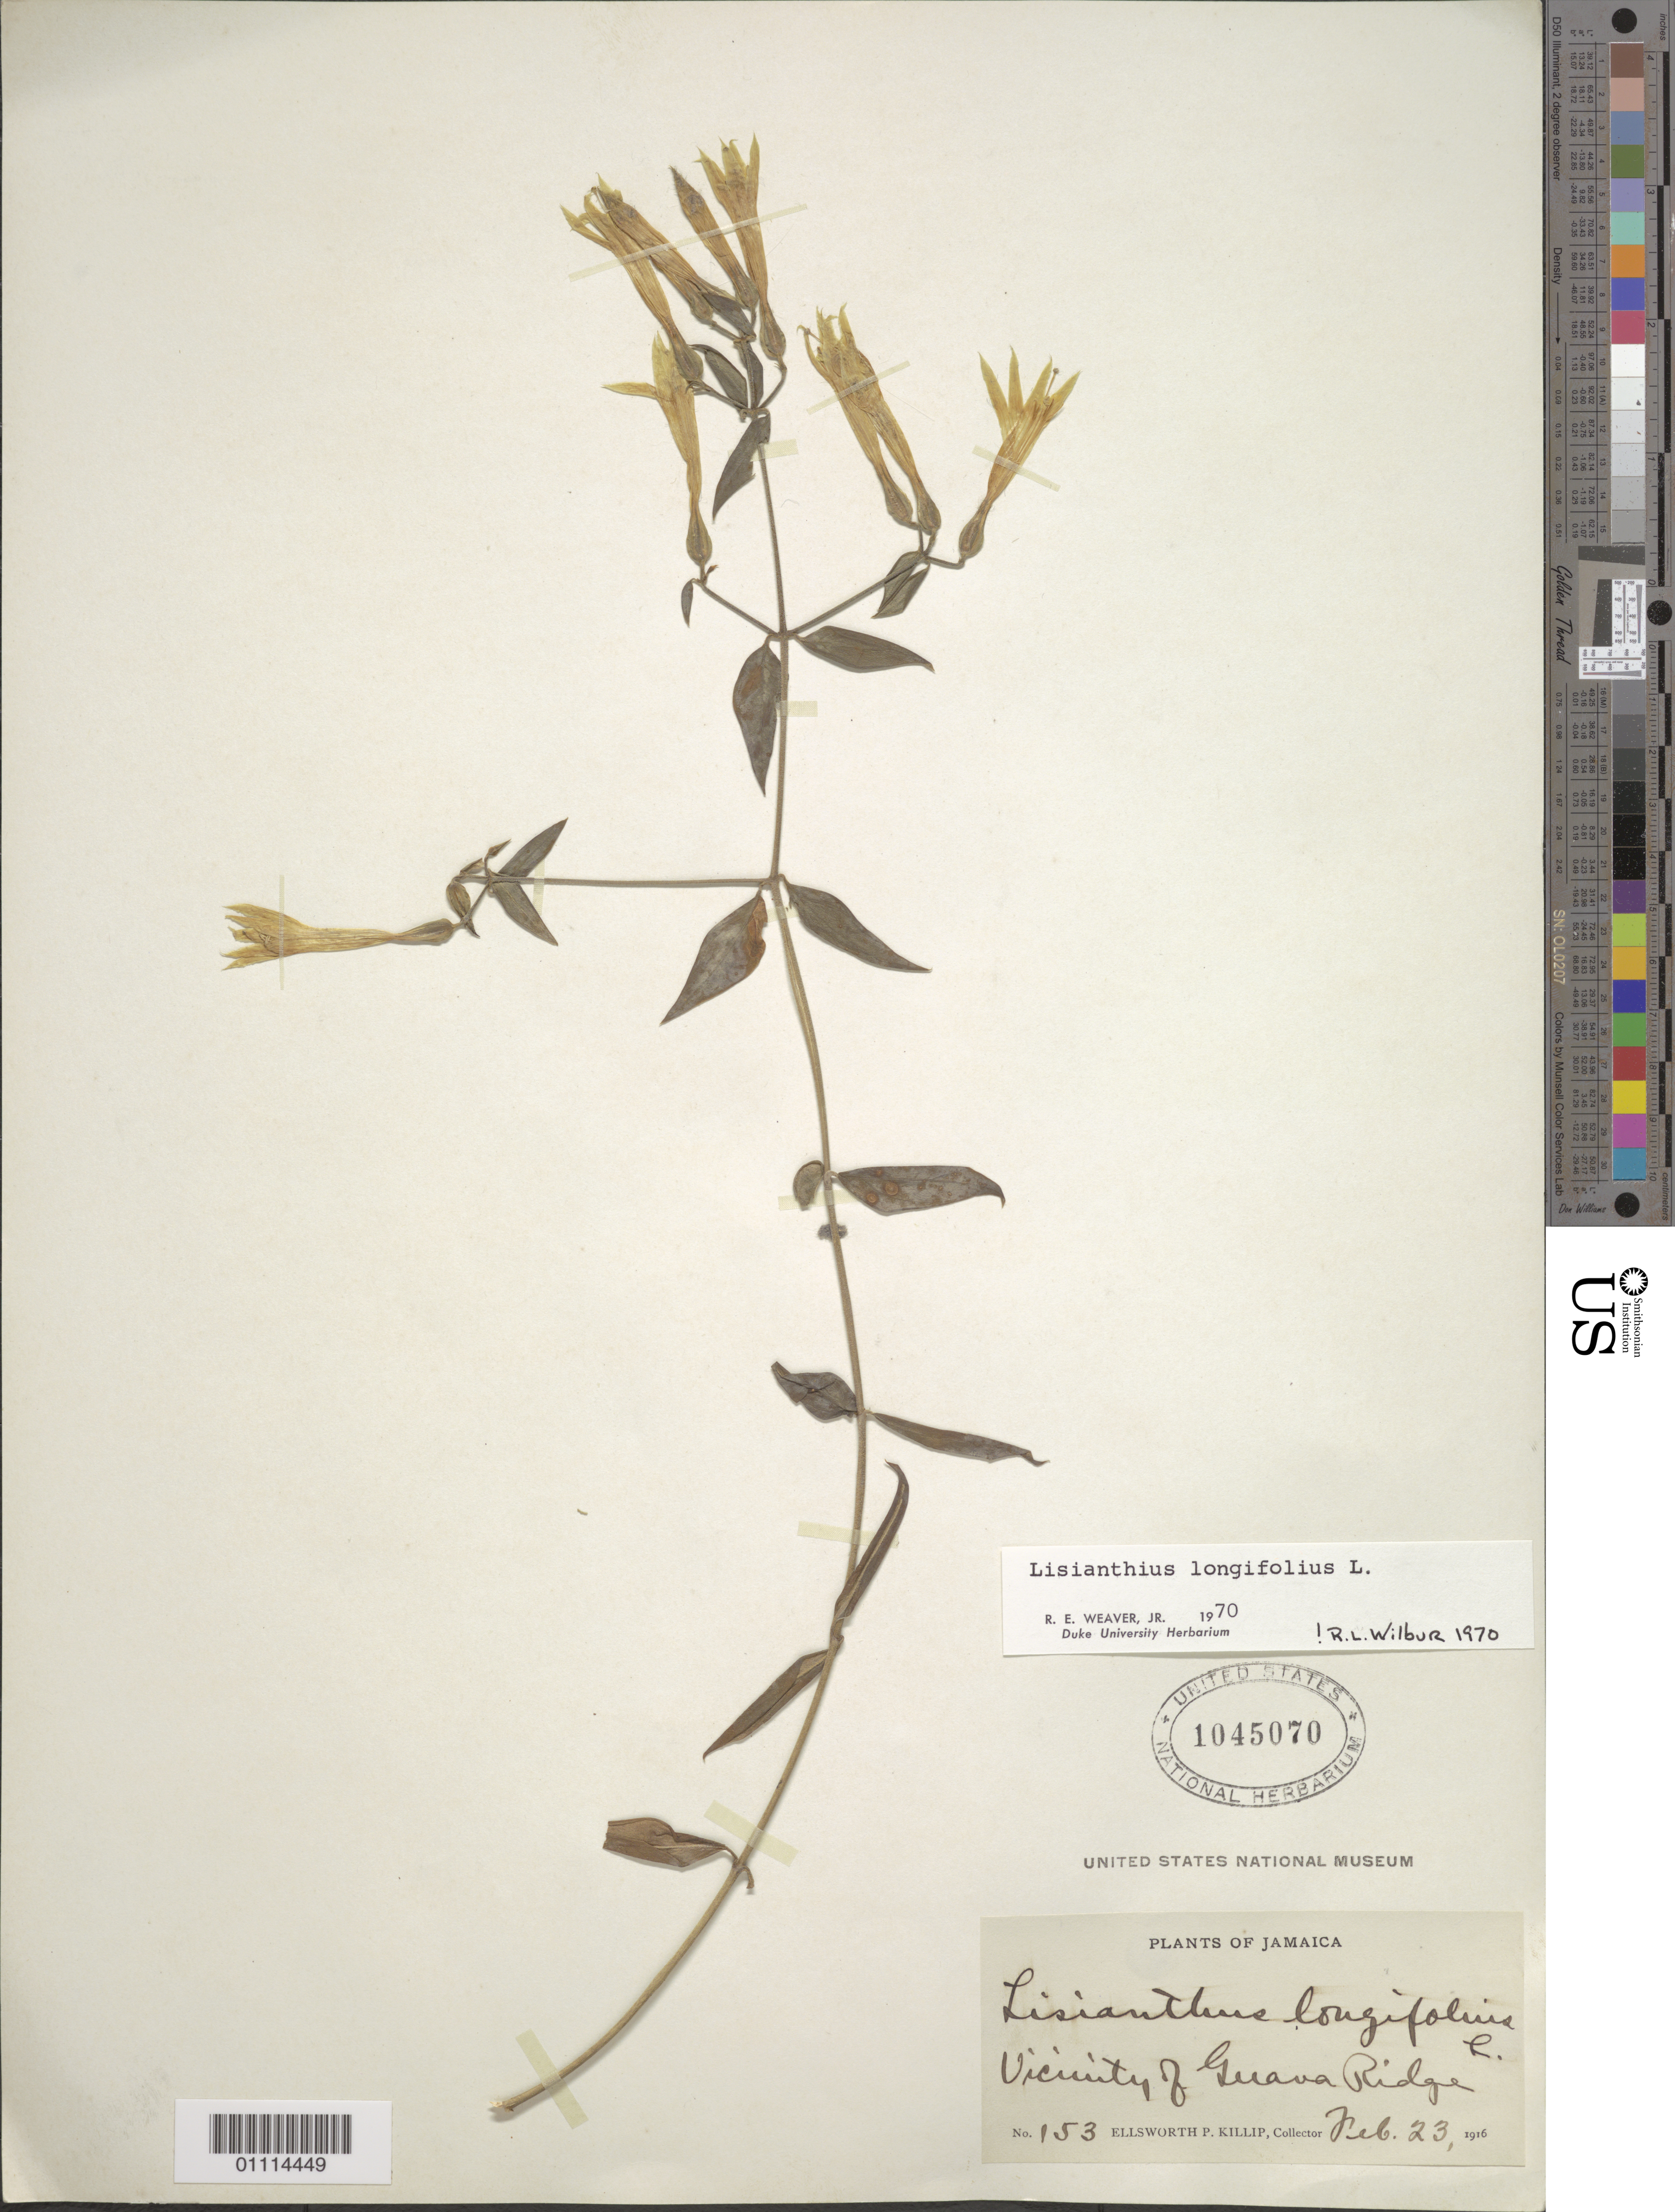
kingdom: Plantae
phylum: Tracheophyta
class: Magnoliopsida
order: Gentianales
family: Gentianaceae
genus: Lisianthius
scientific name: Lisianthius longifolius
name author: L.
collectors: E. P. Killip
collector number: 153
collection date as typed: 23 Feb 1916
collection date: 1916-02-23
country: Jamaica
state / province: Saint Andrew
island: Jamaica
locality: Vicinity of Guava Ridge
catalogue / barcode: US 1045070